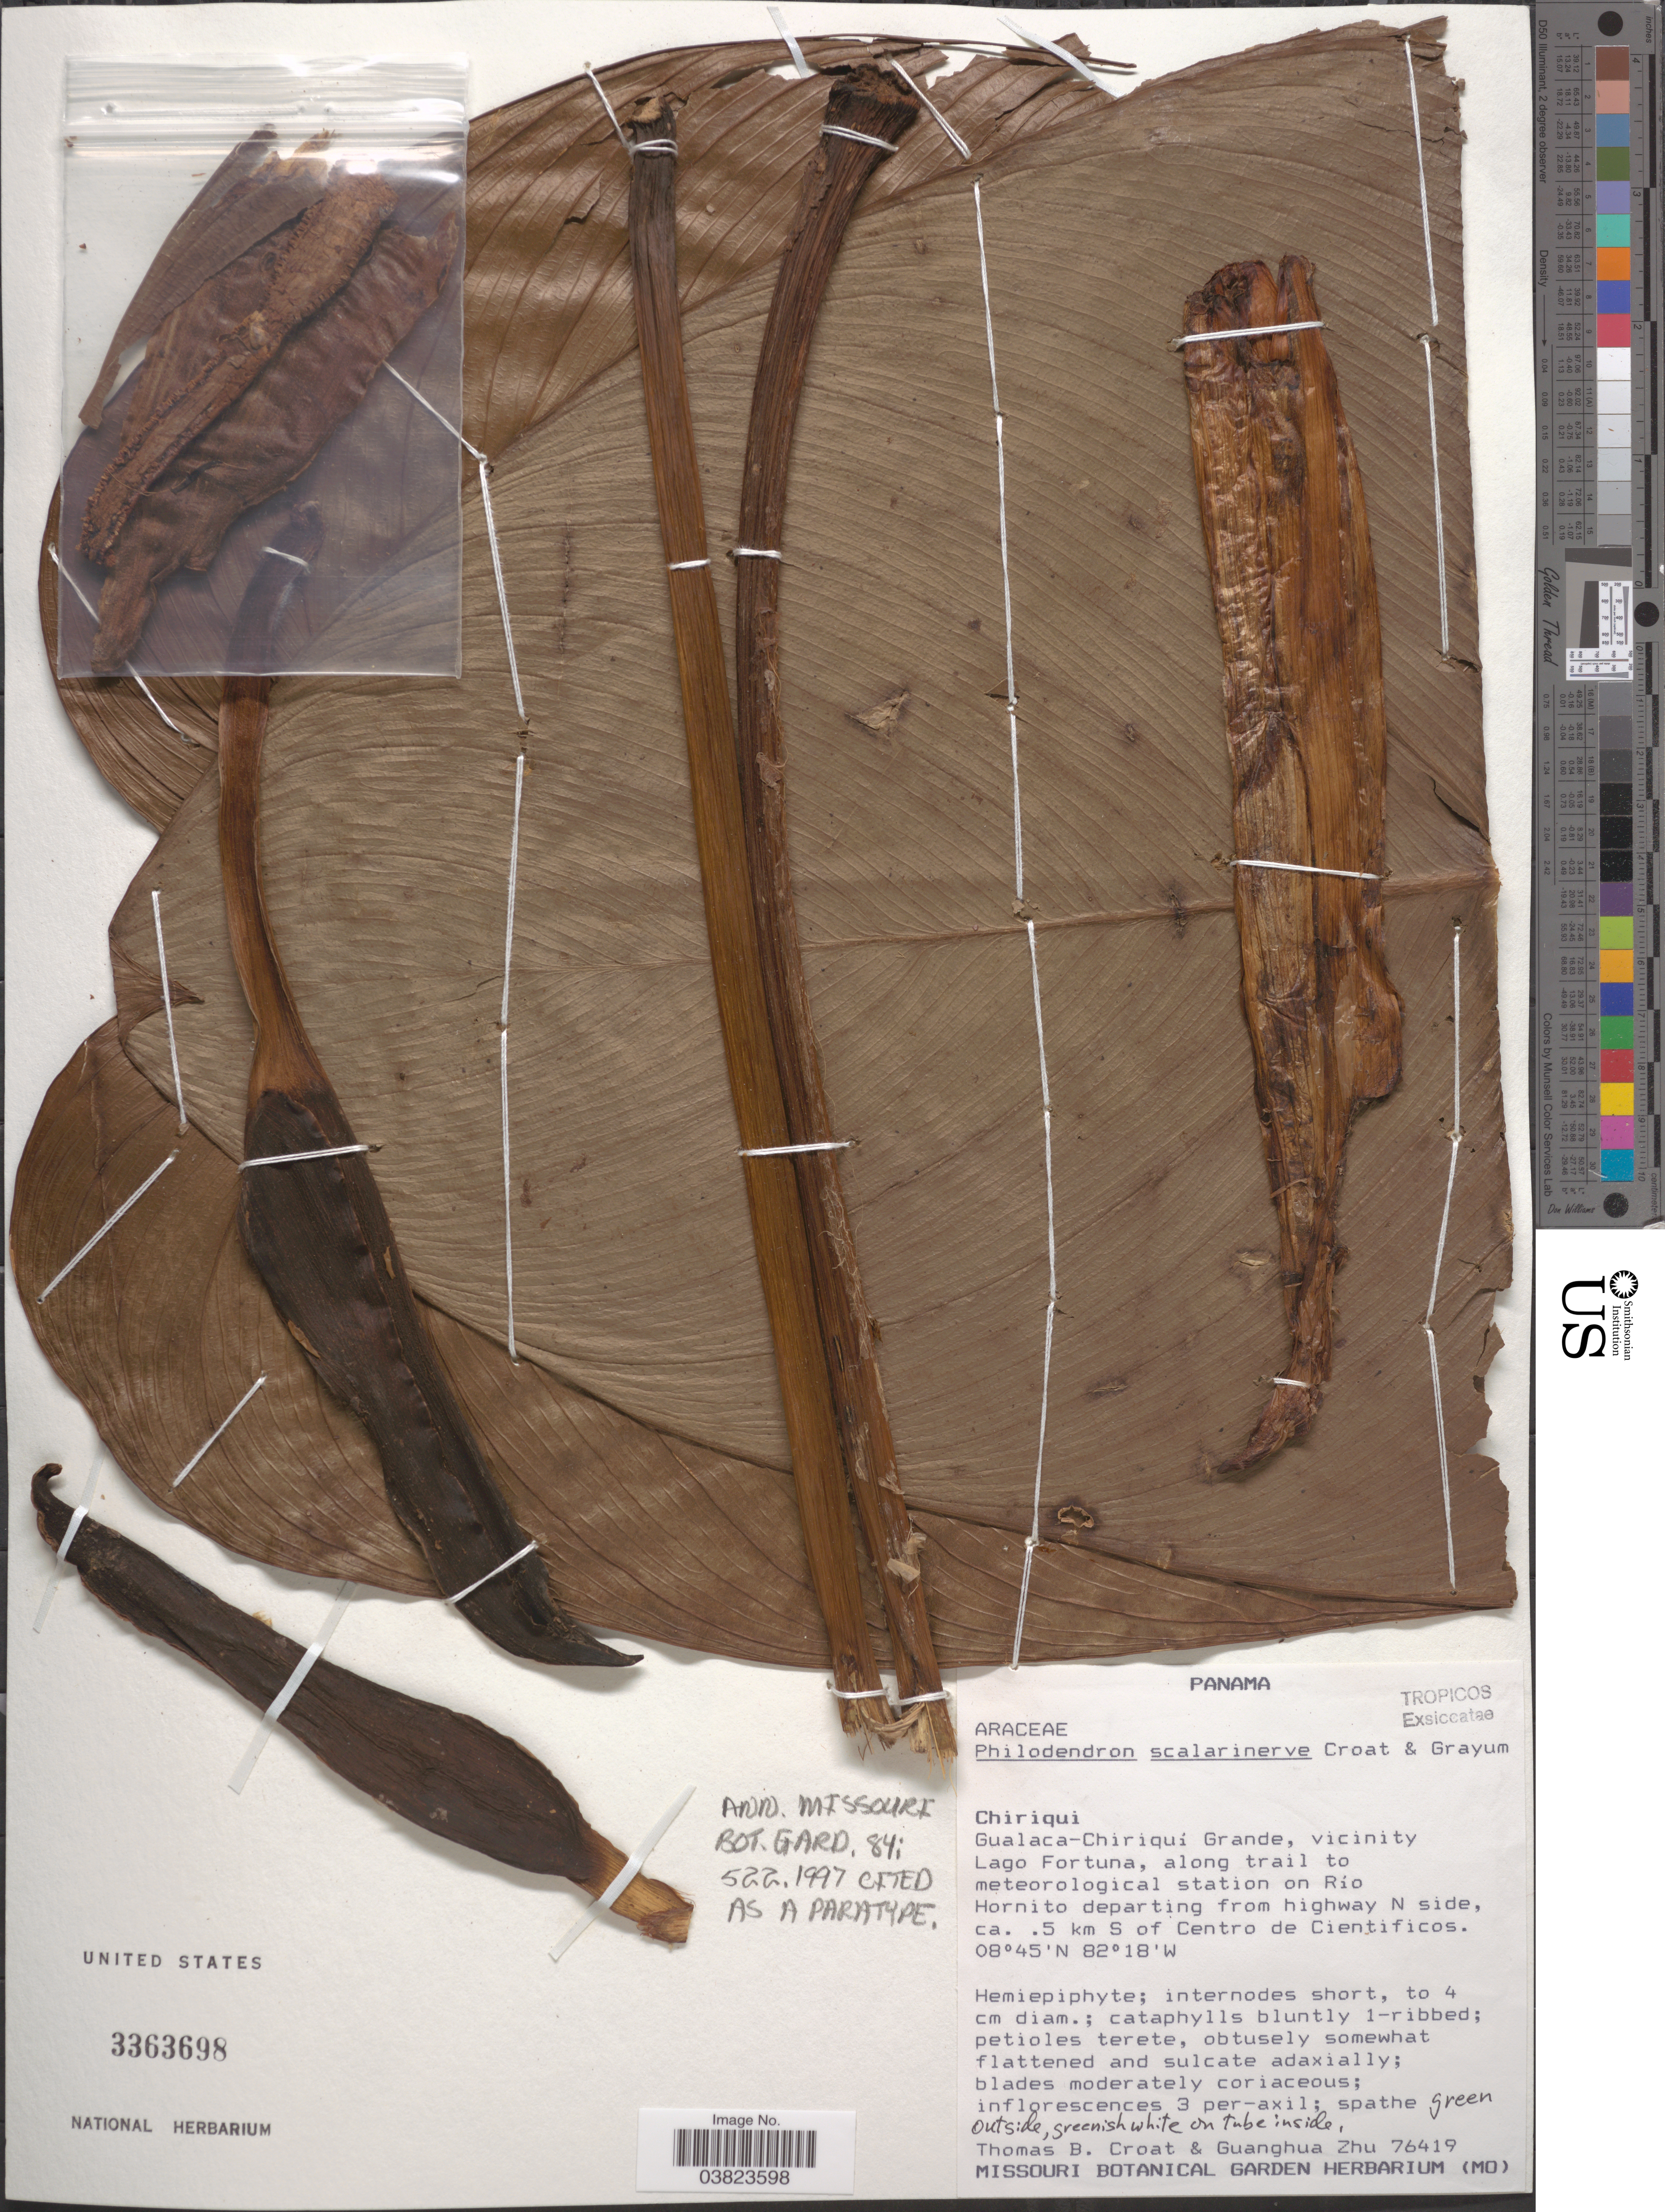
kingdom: Plantae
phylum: Tracheophyta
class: Liliopsida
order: Alismatales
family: Araceae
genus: Philodendron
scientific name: Philodendron scalarinerve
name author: Croat & Grayum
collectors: T. B. Croat & Zhu Guanghua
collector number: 76419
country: Panama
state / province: Chiriqui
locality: Gualaca-Chiriqui Grande, vicinity Lago Fortuna, along trail to meteorological station on Río Hornito departing from highway N side, ca. .5 km S of Centro de Cientificos.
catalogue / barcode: US 3363698